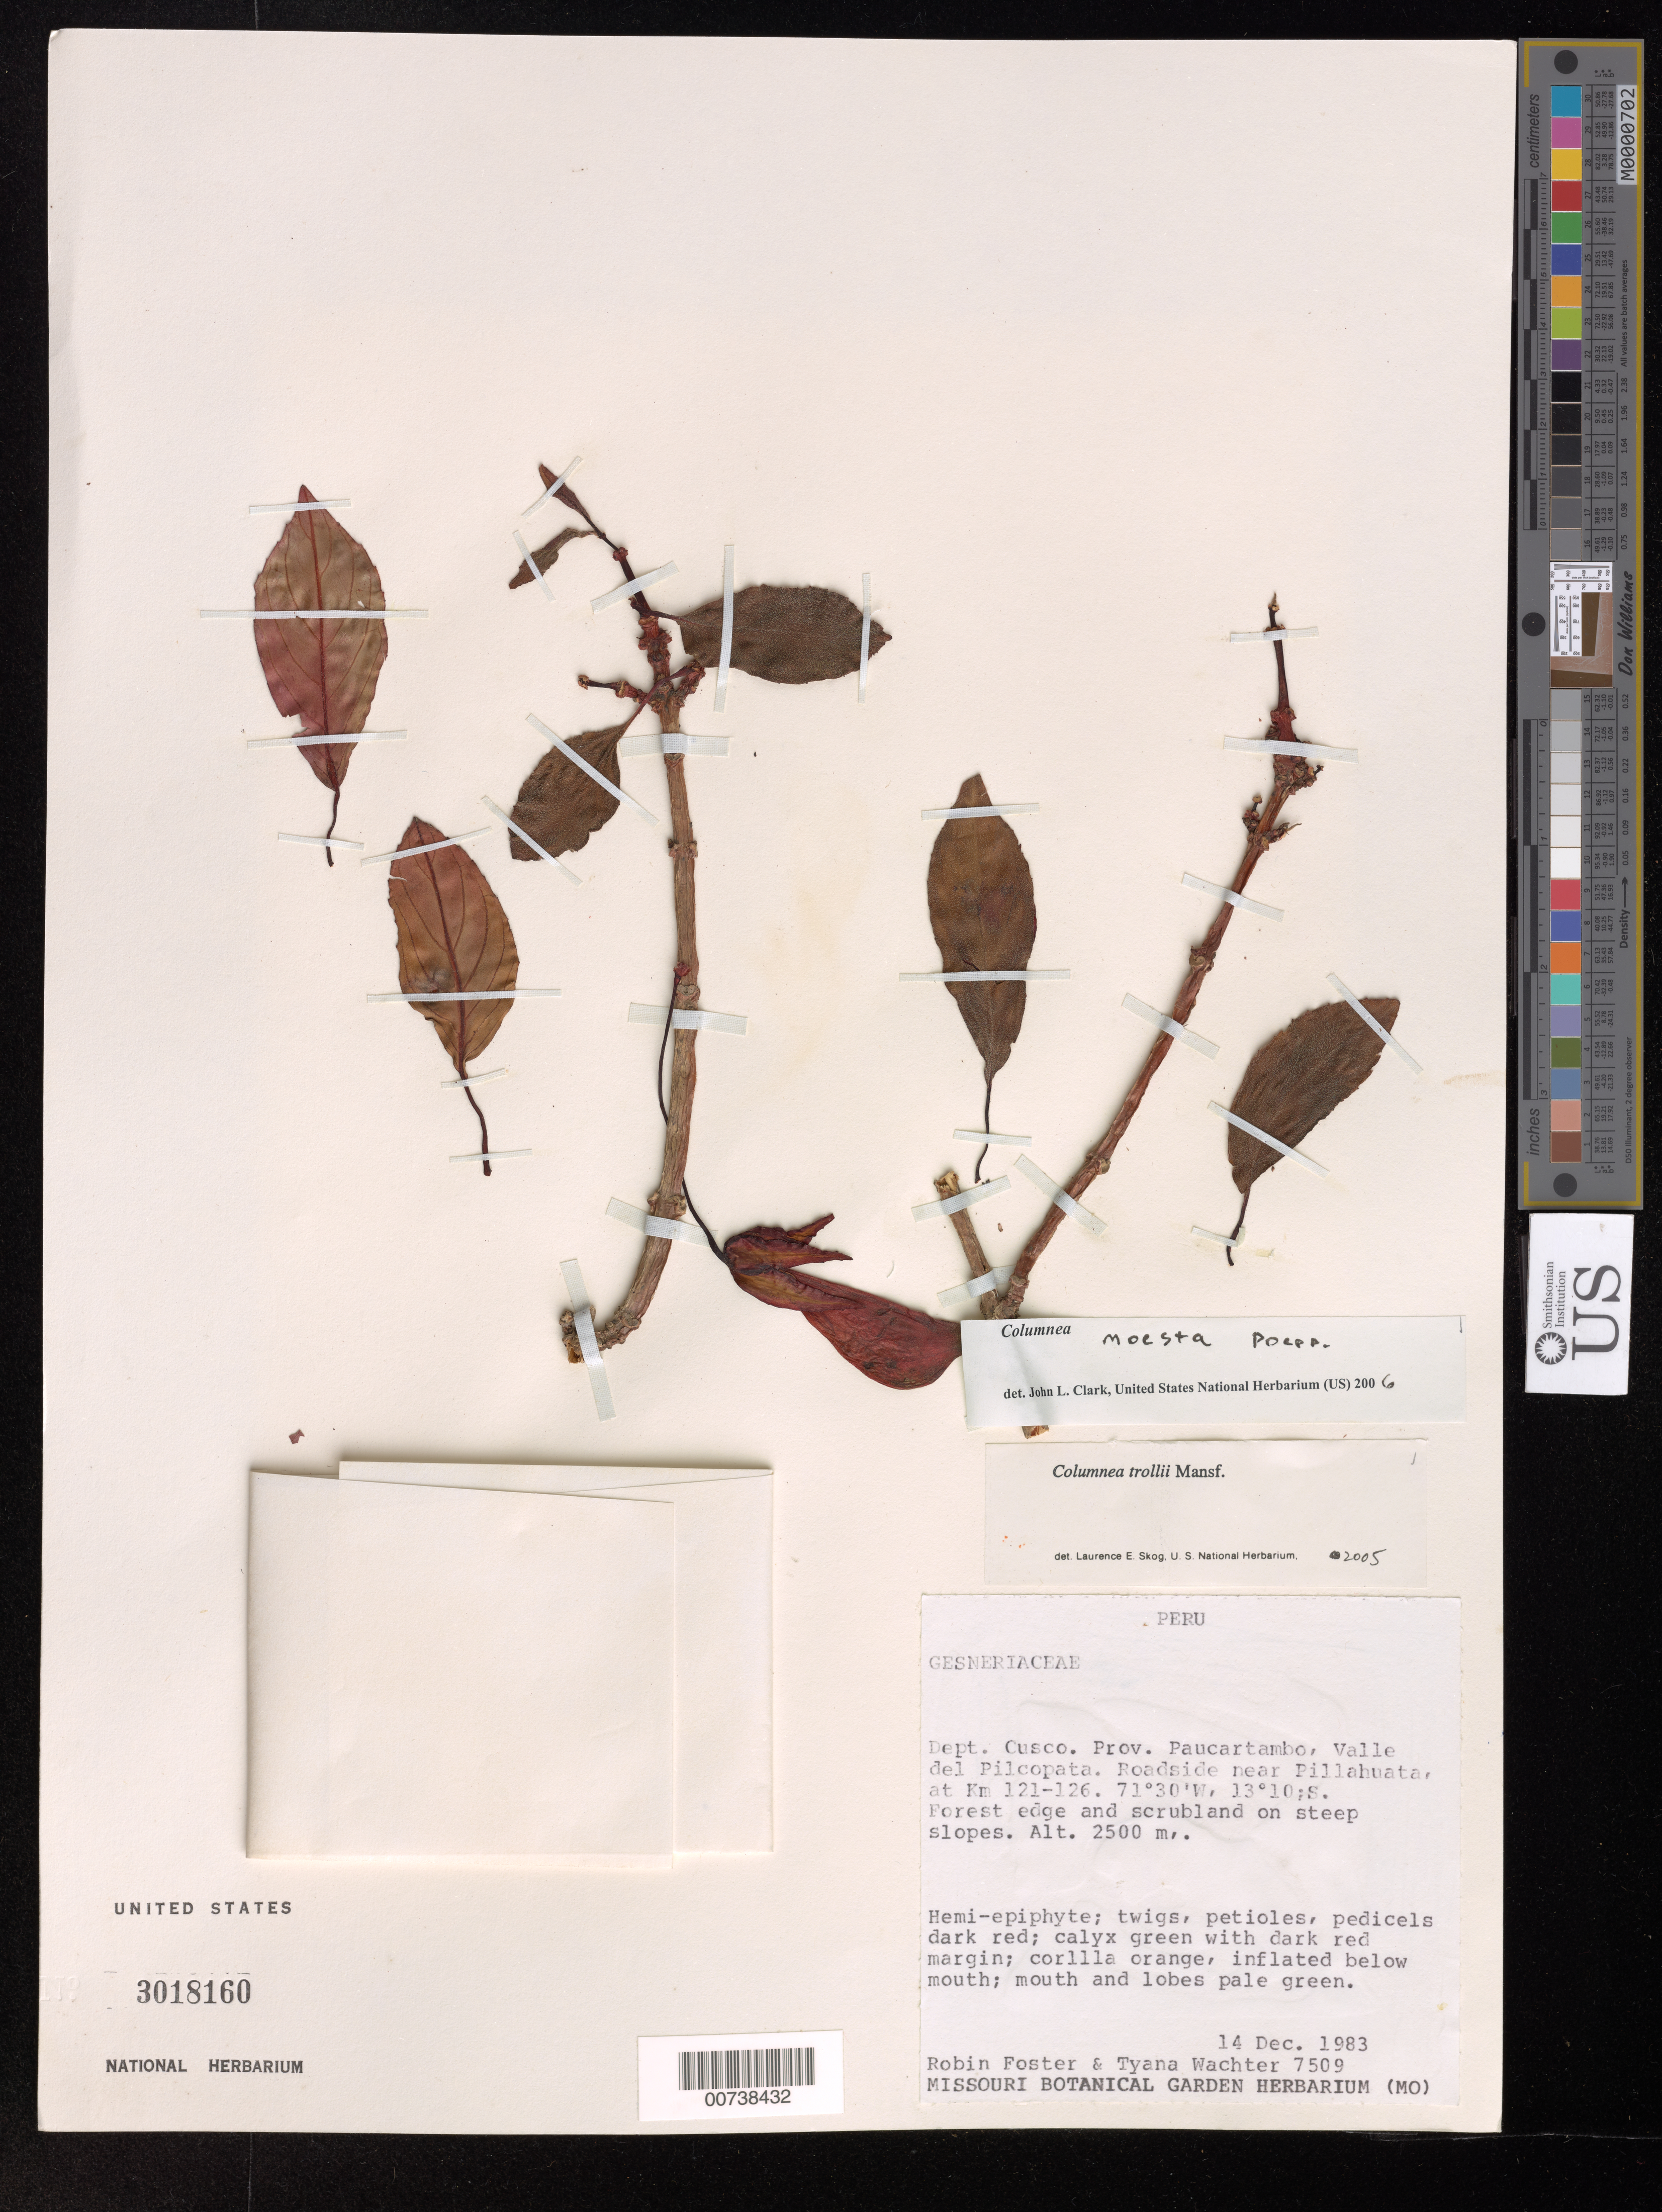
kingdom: Plantae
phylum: Tracheophyta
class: Magnoliopsida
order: Lamiales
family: Gesneriaceae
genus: Columnea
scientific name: Columnea moesta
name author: Poepp.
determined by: Clark, J. L., (SEL), The Marie Selby Botanical Garden (UNITED STATES)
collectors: R. Foster & T. Wachter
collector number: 7509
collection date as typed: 14 Dec 1983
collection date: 1983-12-14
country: Peru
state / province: Cusco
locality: Prov. Paucartambo, Valle del Pilcopata, road from Patria to Pillahuata, at km 121-126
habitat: Forest edge and scrubland on steep slopes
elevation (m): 2500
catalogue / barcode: US 3018160